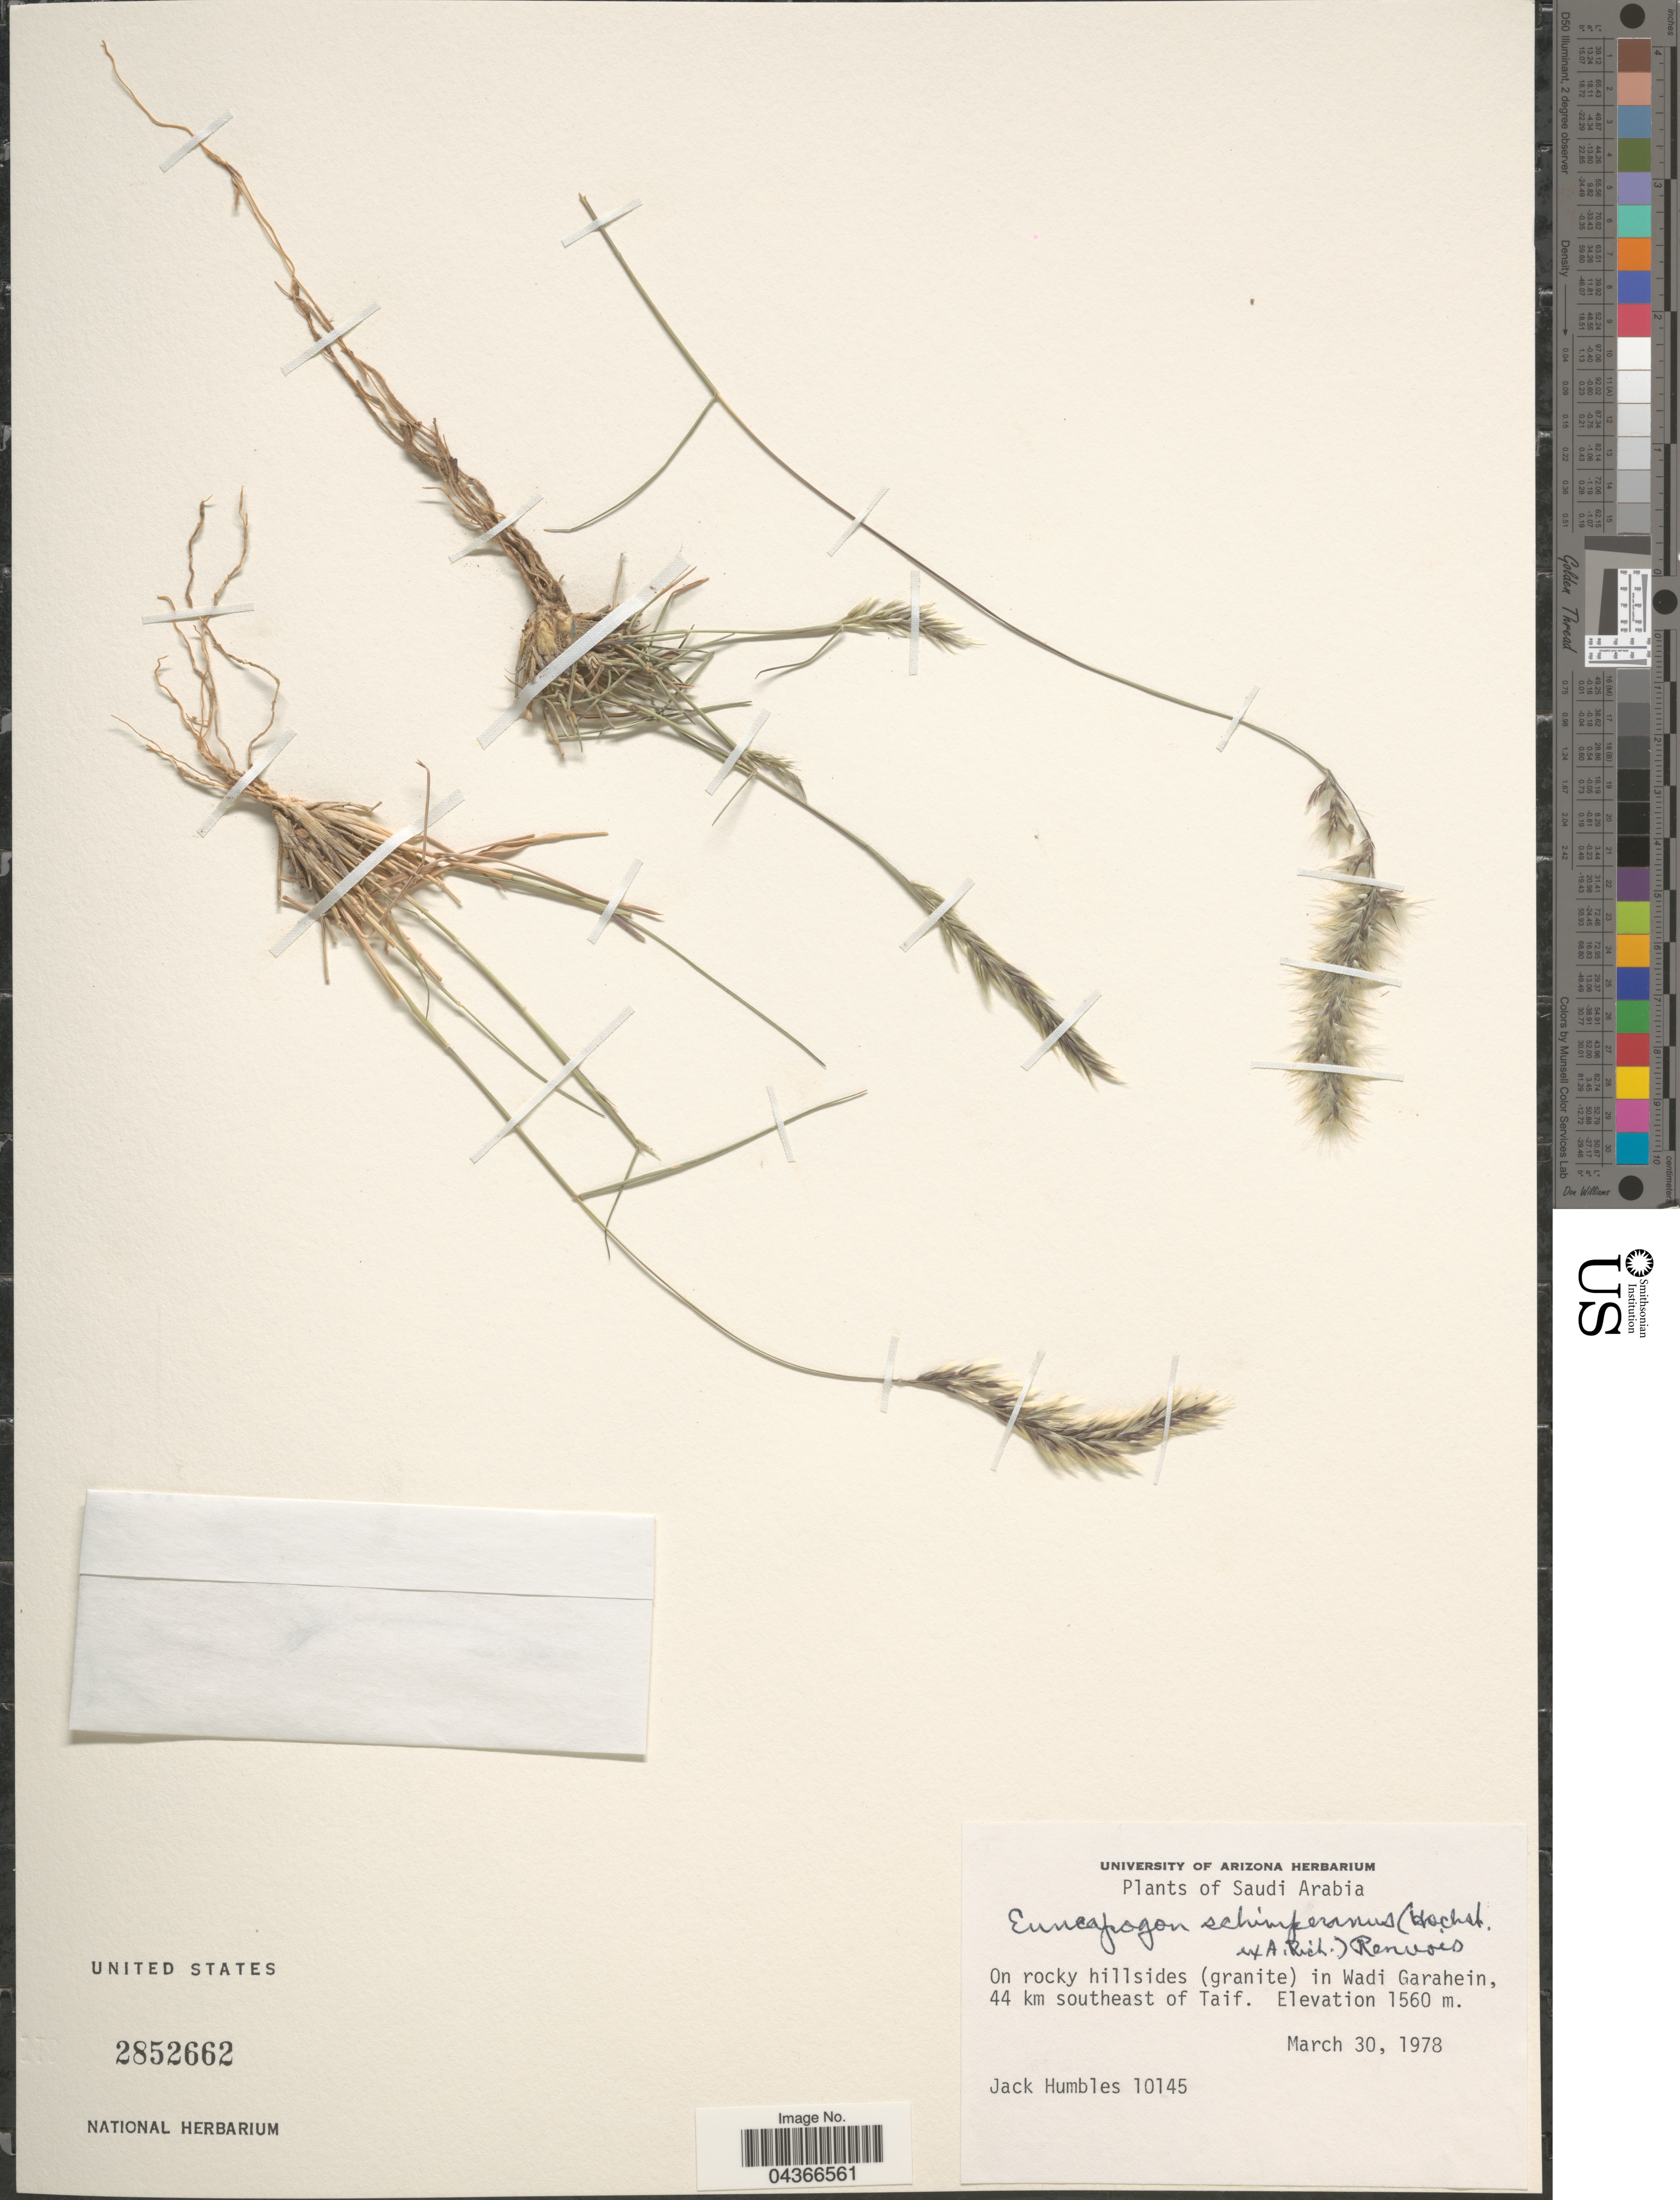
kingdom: Plantae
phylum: Tracheophyta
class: Liliopsida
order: Poales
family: Poaceae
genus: Enneapogon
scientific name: Enneapogon persicus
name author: Boiss.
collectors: J. Humbles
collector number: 10145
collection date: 1978-03-30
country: Saudi Arabia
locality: On rocky hillsides (granite) in Wadi Garahein, 44 km southeast of Taif.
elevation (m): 1560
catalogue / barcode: US 2852662